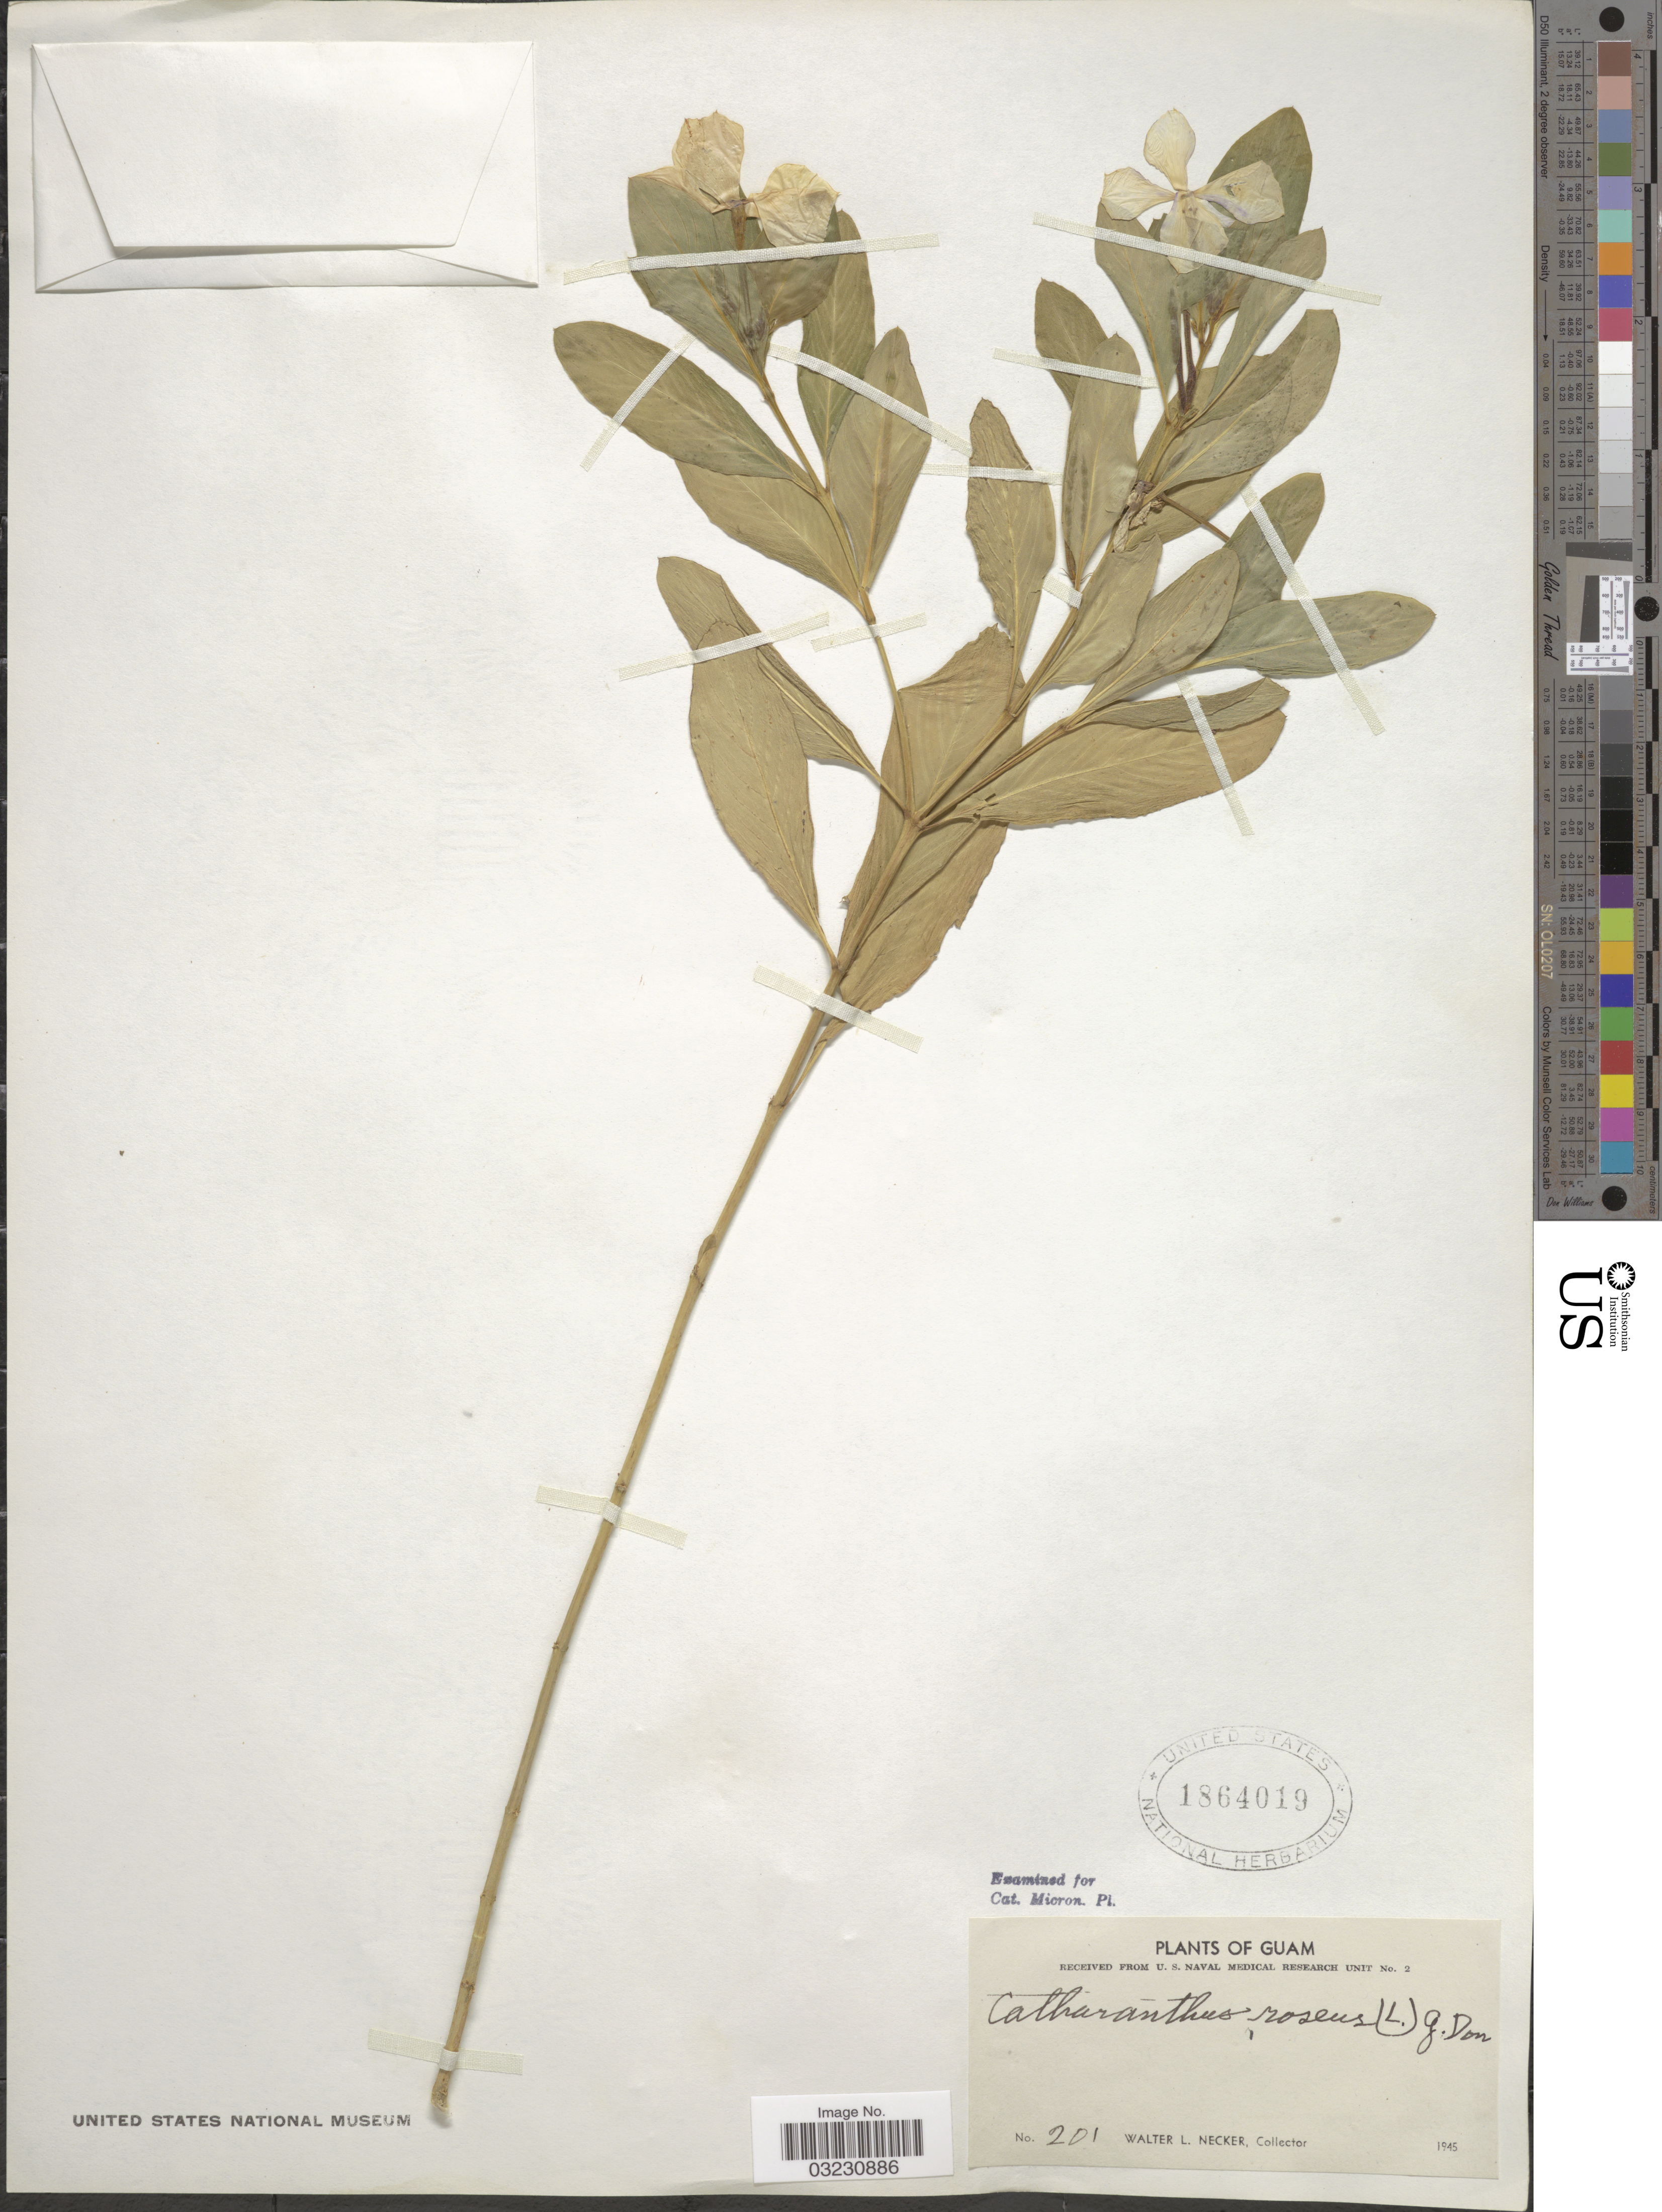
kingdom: Plantae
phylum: Tracheophyta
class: Magnoliopsida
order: Gentianales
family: Apocynaceae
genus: Catharanthus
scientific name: Catharanthus roseus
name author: (L.) G. Don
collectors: W. L. Necker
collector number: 201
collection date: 1945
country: Guam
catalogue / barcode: US 1864019